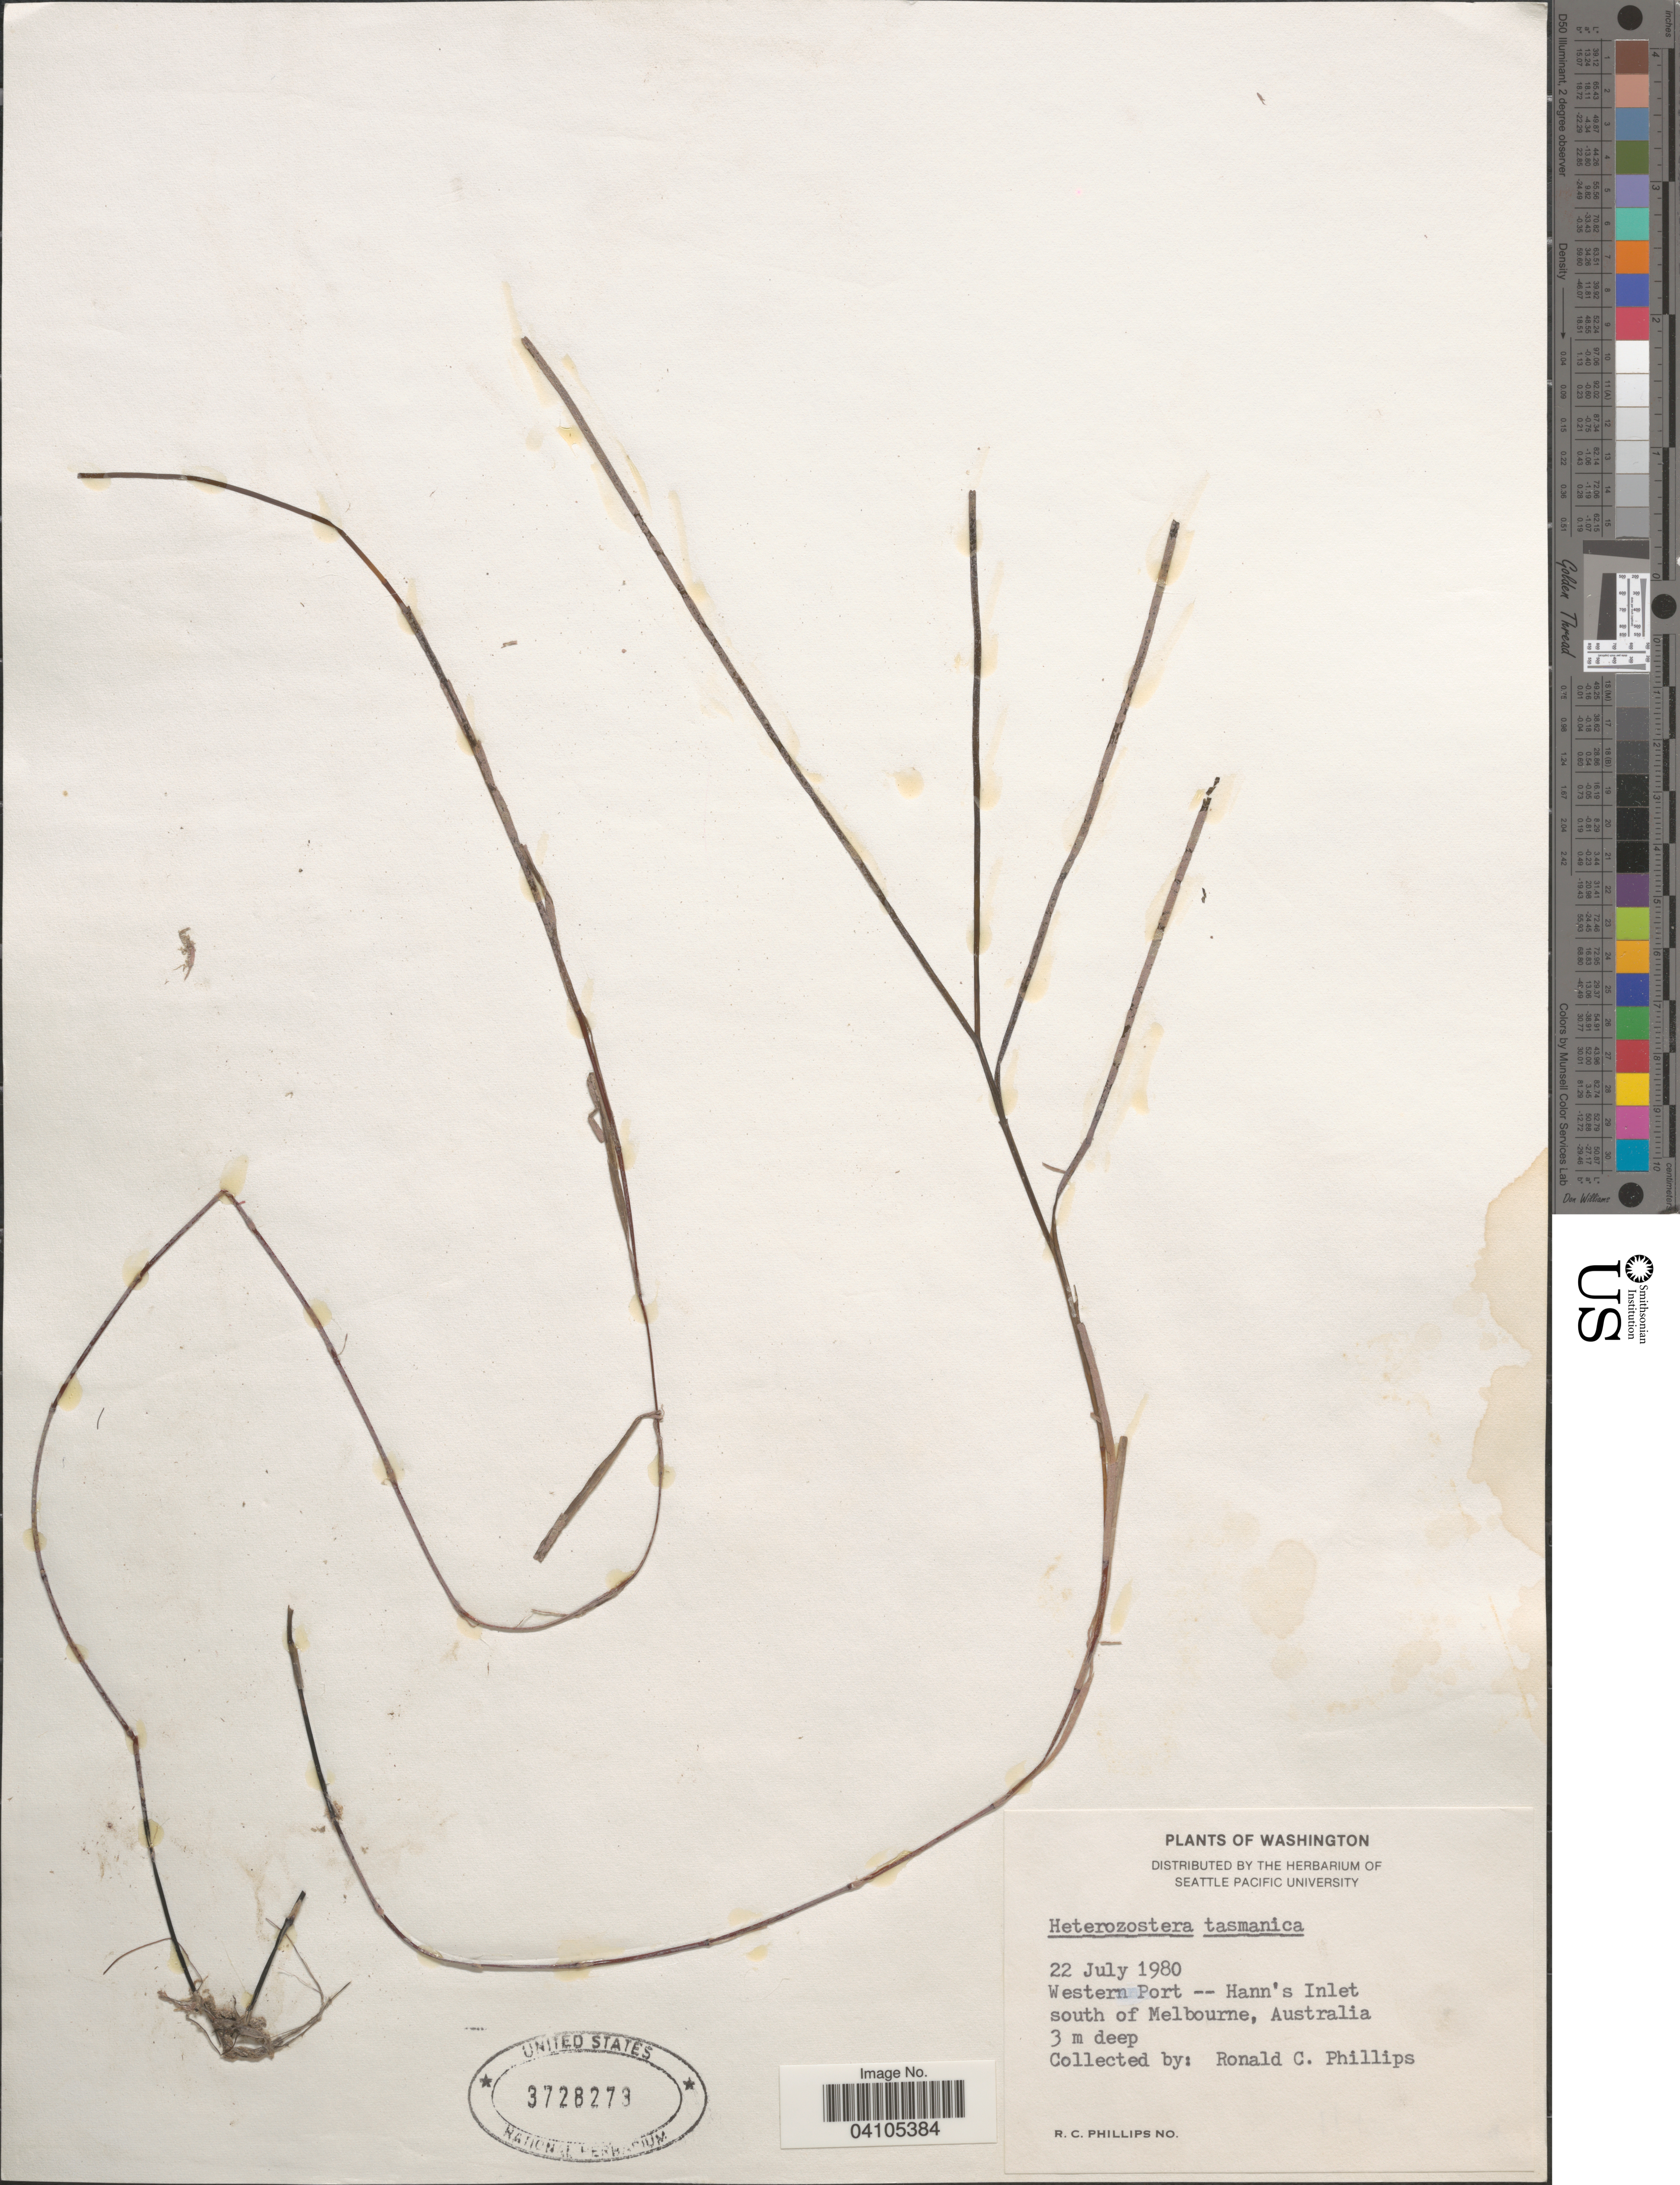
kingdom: Plantae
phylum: Tracheophyta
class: Liliopsida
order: Alismatales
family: Zosteraceae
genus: Heterozostera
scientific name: Heterozostera tasmanica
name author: (Martens ex Aschers.) Hartog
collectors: R. C. Phillips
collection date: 1980-07-22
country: Australia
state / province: Victoria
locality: Western Port -- Hann's Inlet. South of Melbourne.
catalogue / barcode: US 3728273